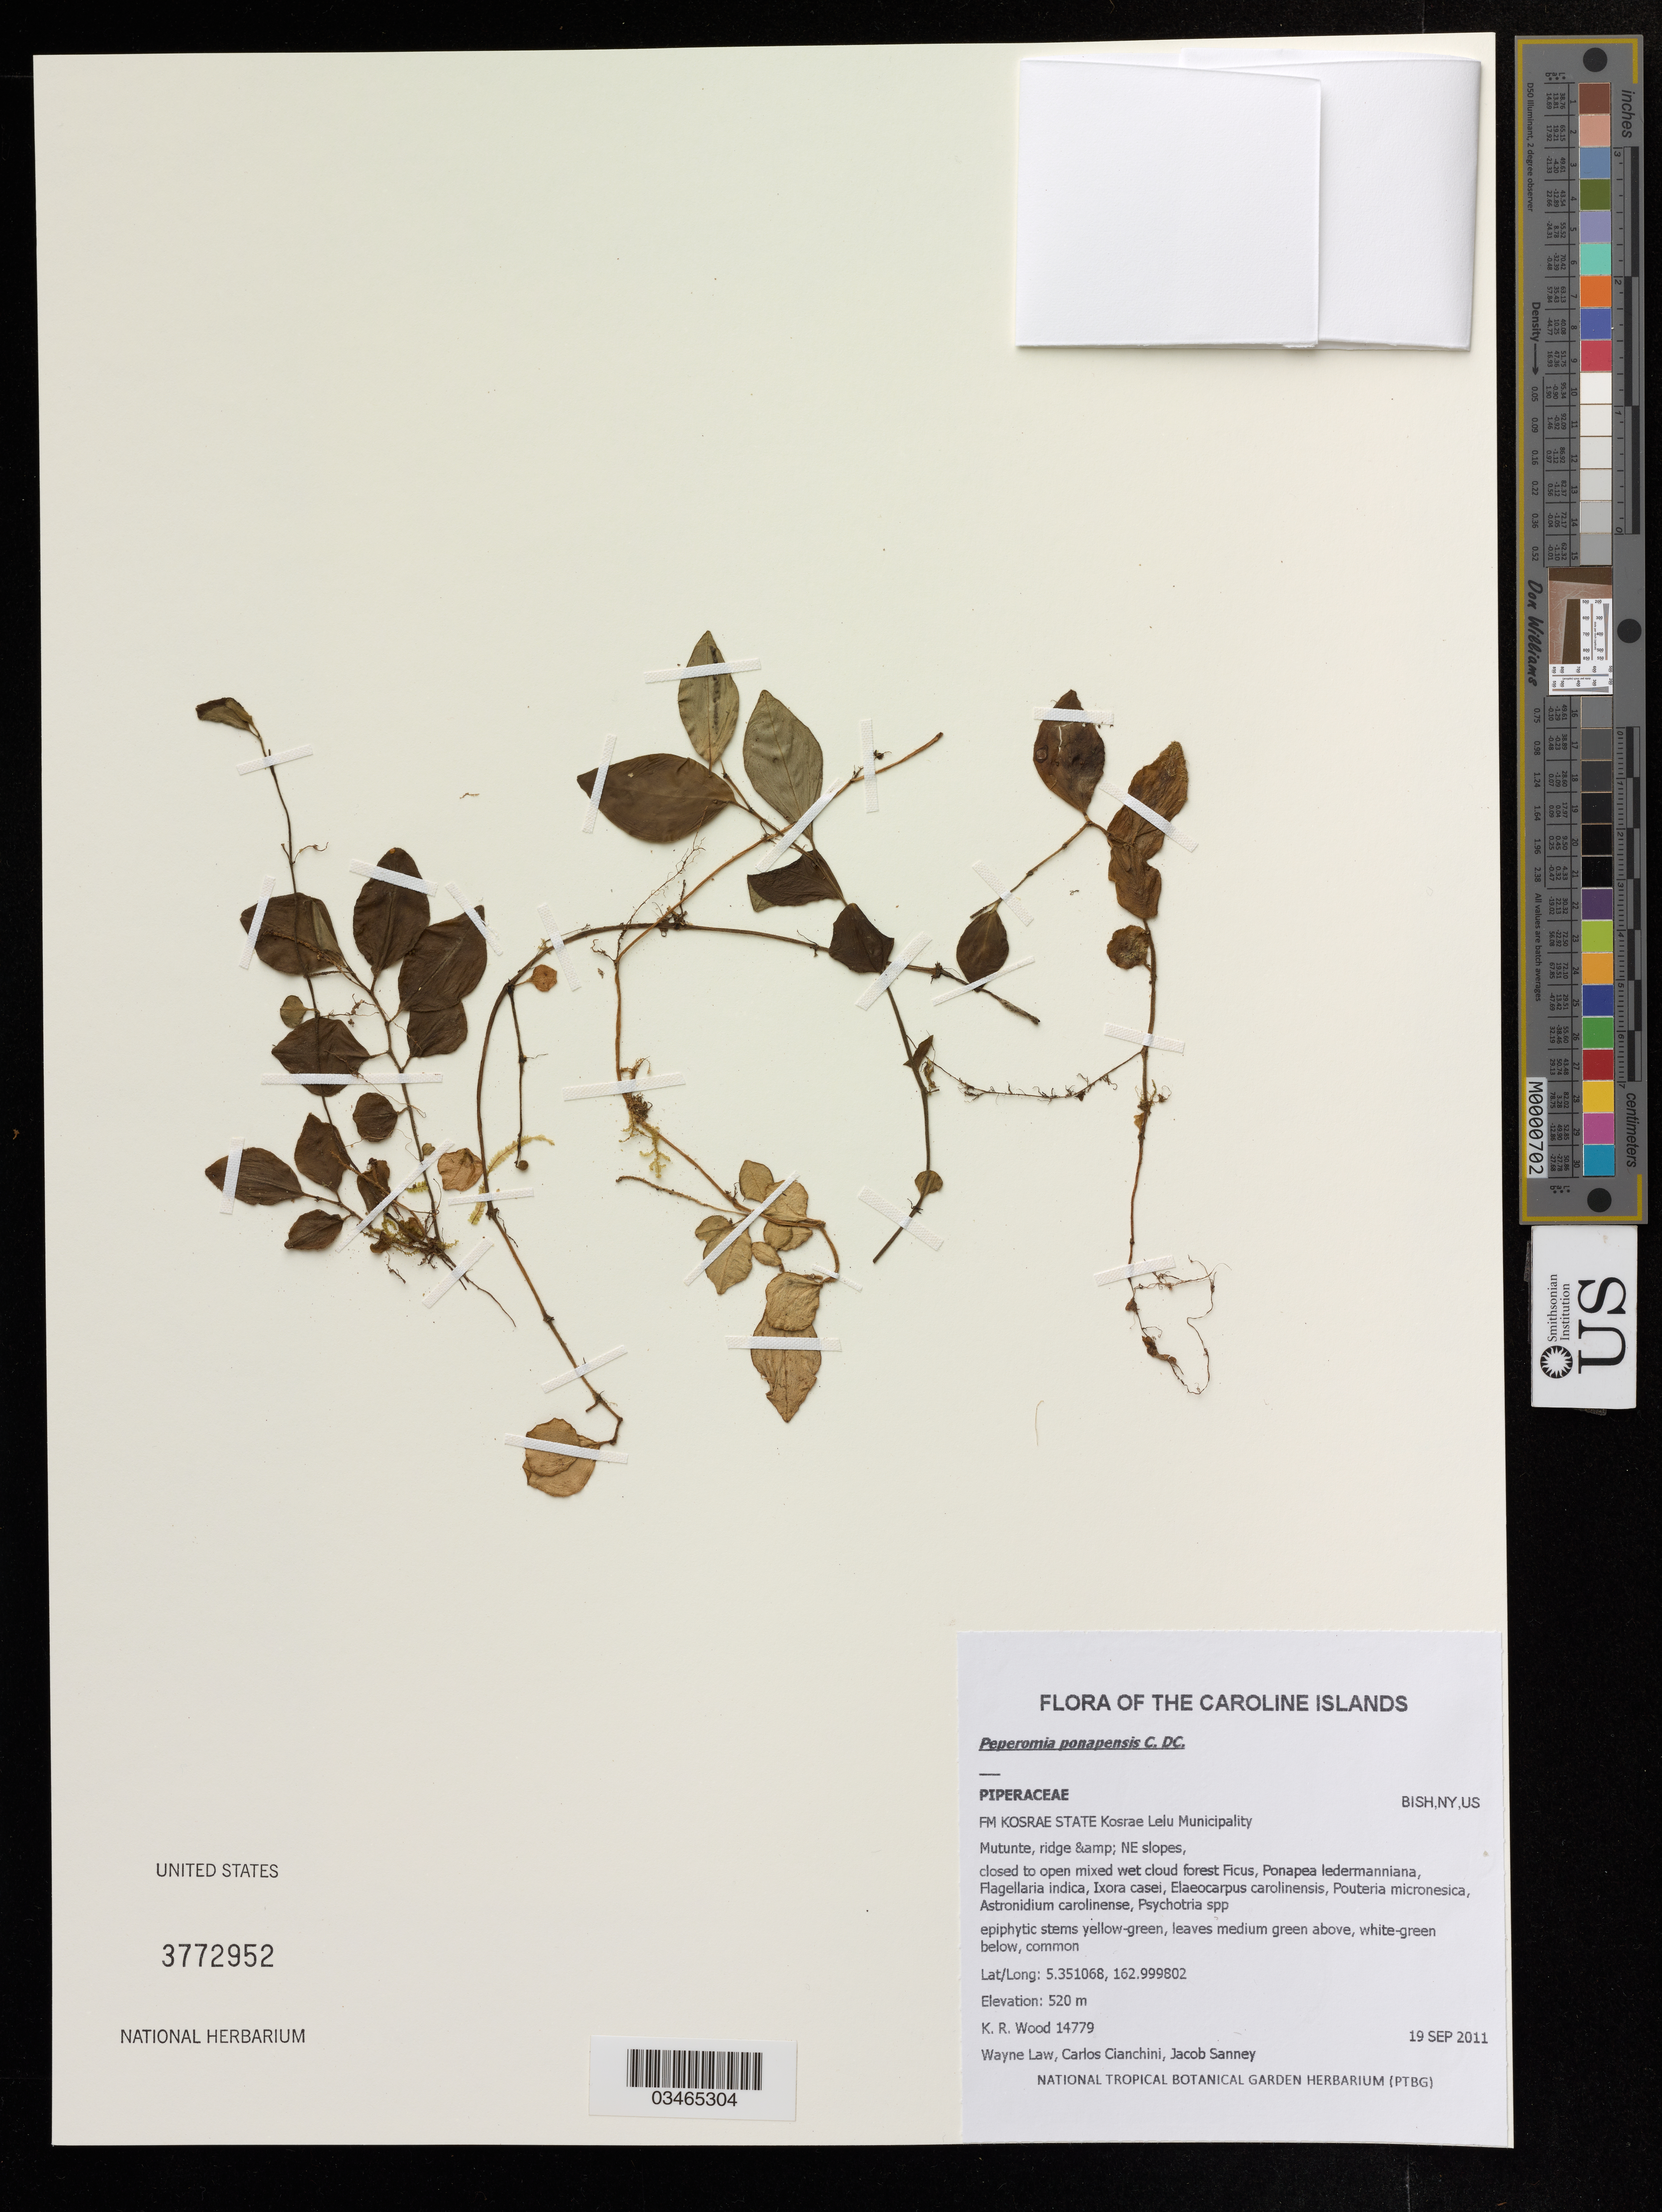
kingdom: Plantae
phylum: Tracheophyta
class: Magnoliopsida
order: Piperales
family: Piperaceae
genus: Peperomia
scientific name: Peperomia ponapensis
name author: C. DC.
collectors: K. R. Wood & W. Law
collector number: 14779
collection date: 2011-09-19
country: Micronesia, Federated States of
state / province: Kosrae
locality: FM Kosrae Lelu Municipality, Mutunte, ridge; NE slopes.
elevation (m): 520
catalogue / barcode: US 3772952